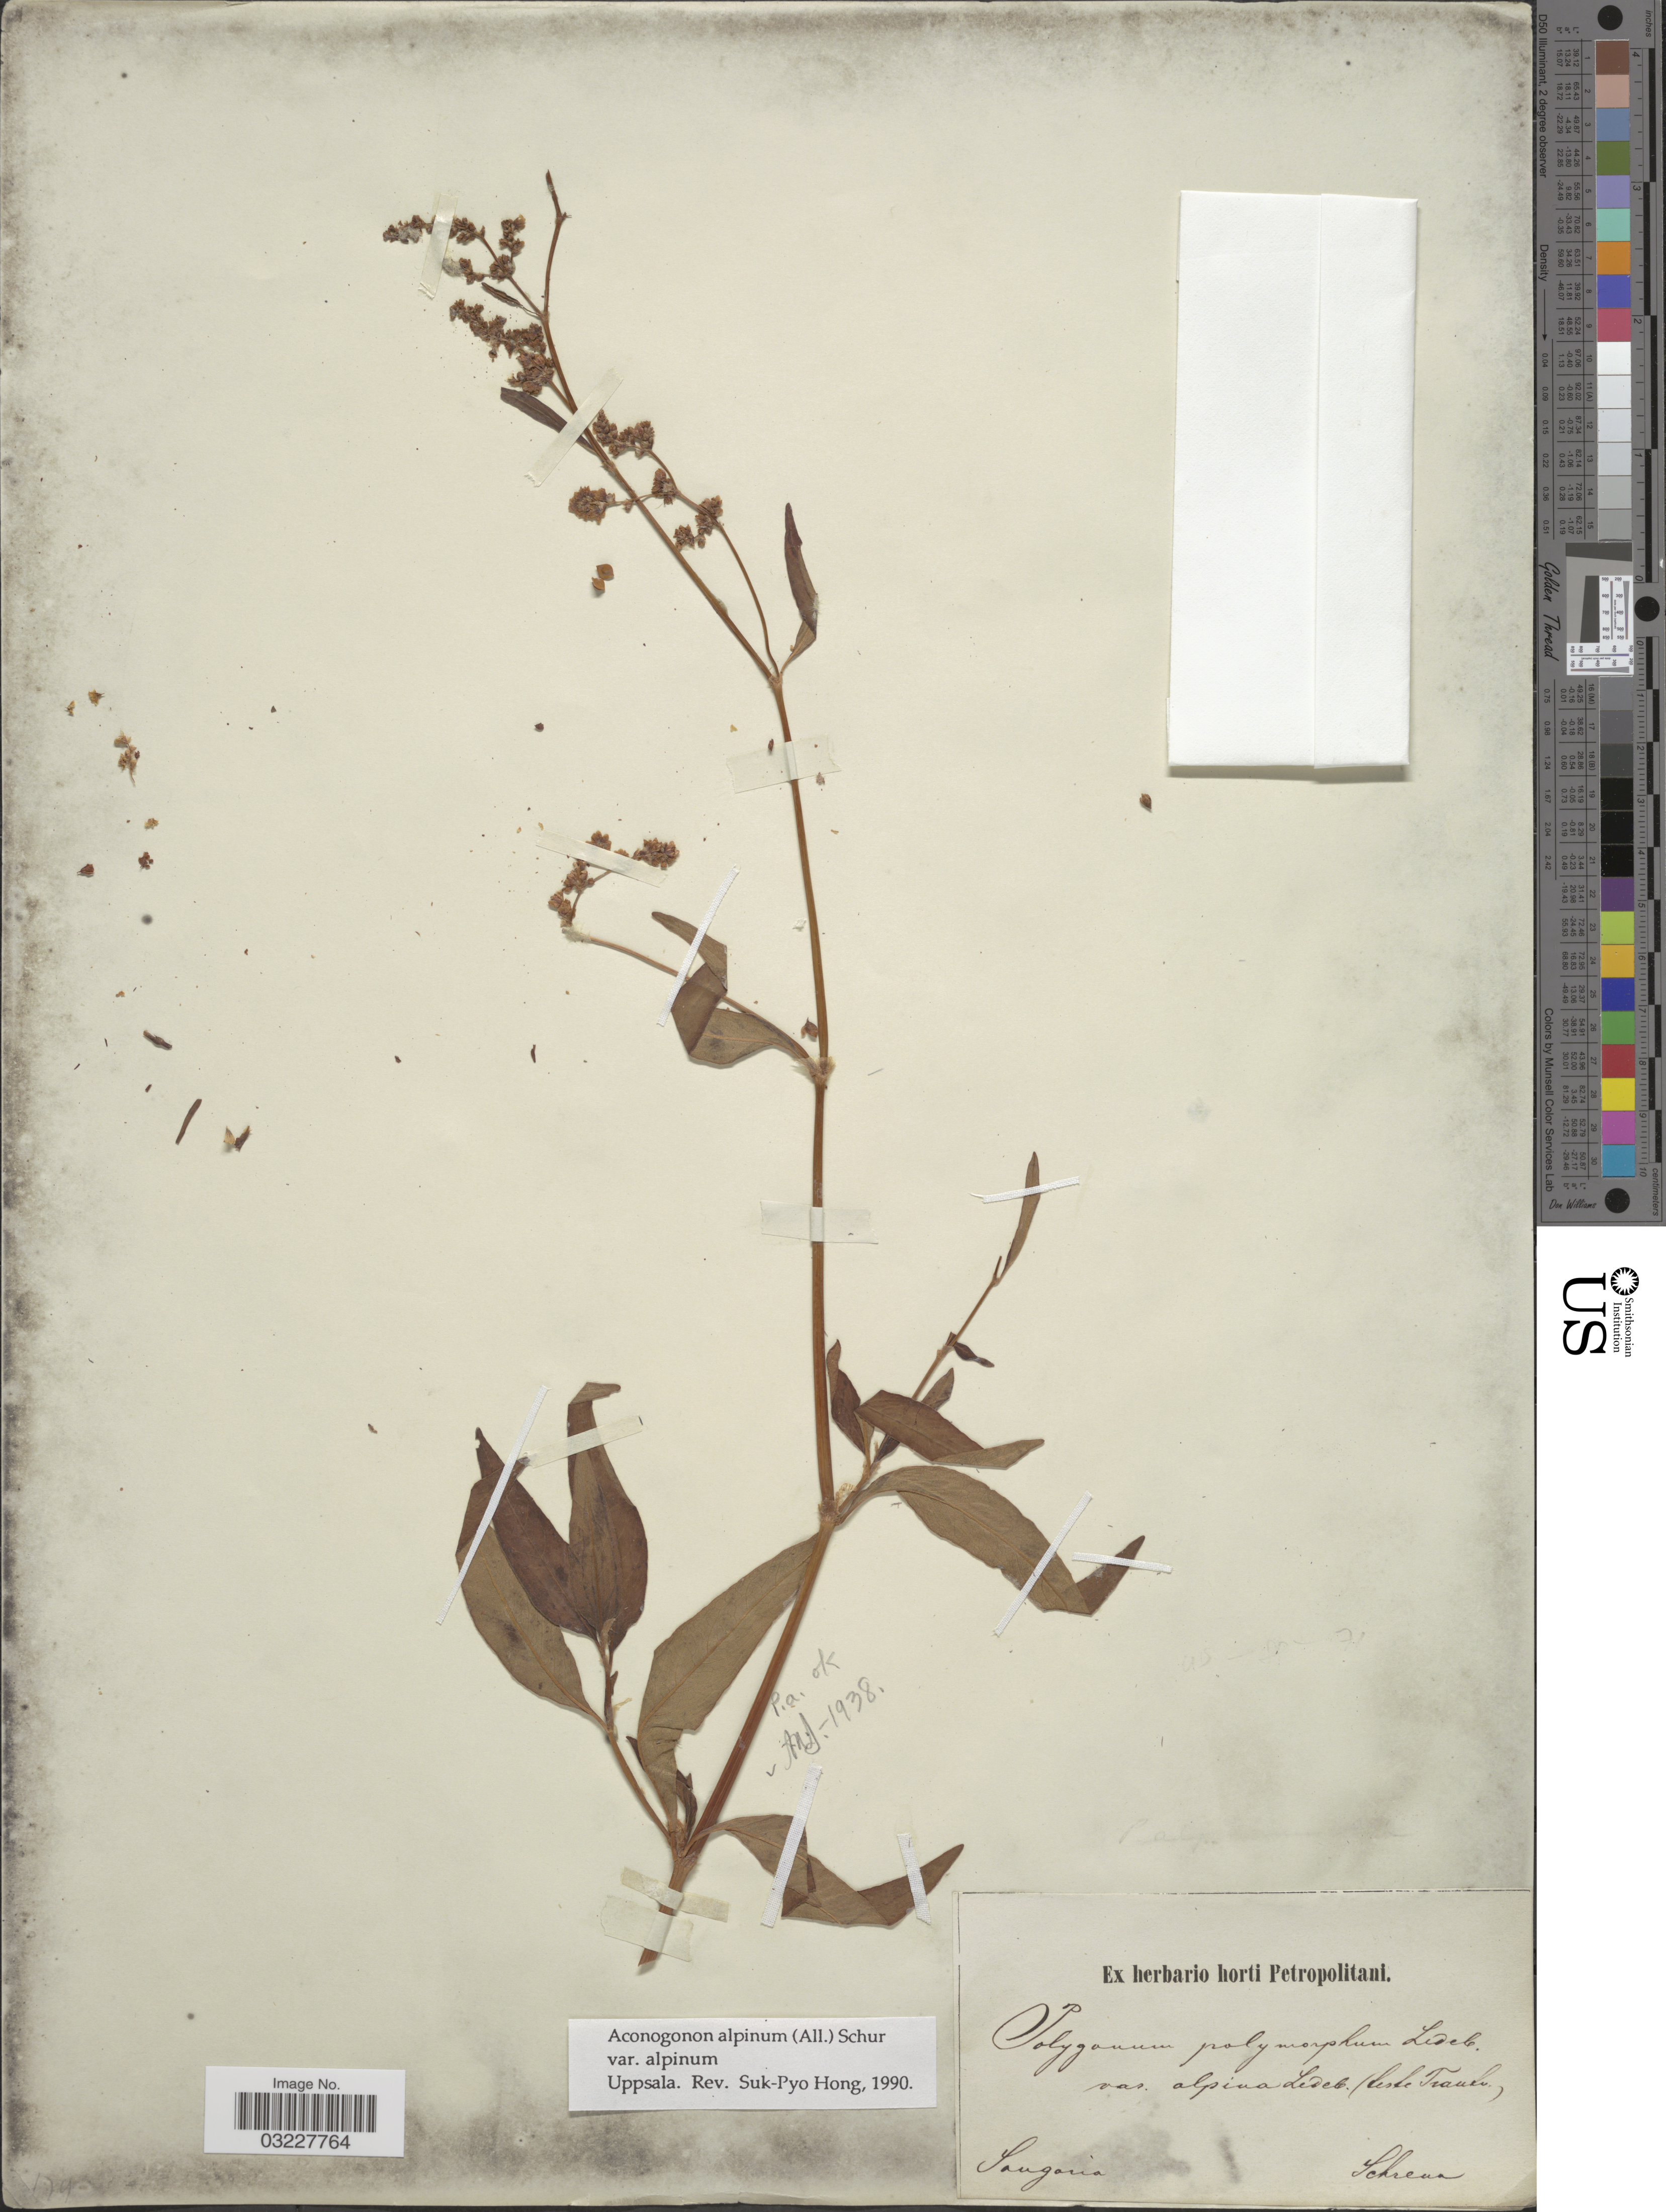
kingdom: Plantae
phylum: Tracheophyta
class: Magnoliopsida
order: Caryophyllales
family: Polygonaceae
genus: Koenigia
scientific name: Koenigia alpina var. alpina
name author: (All.) T.M. Schust. & Reveal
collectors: A.G. Schrenk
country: Kazakhstan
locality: Songoria.